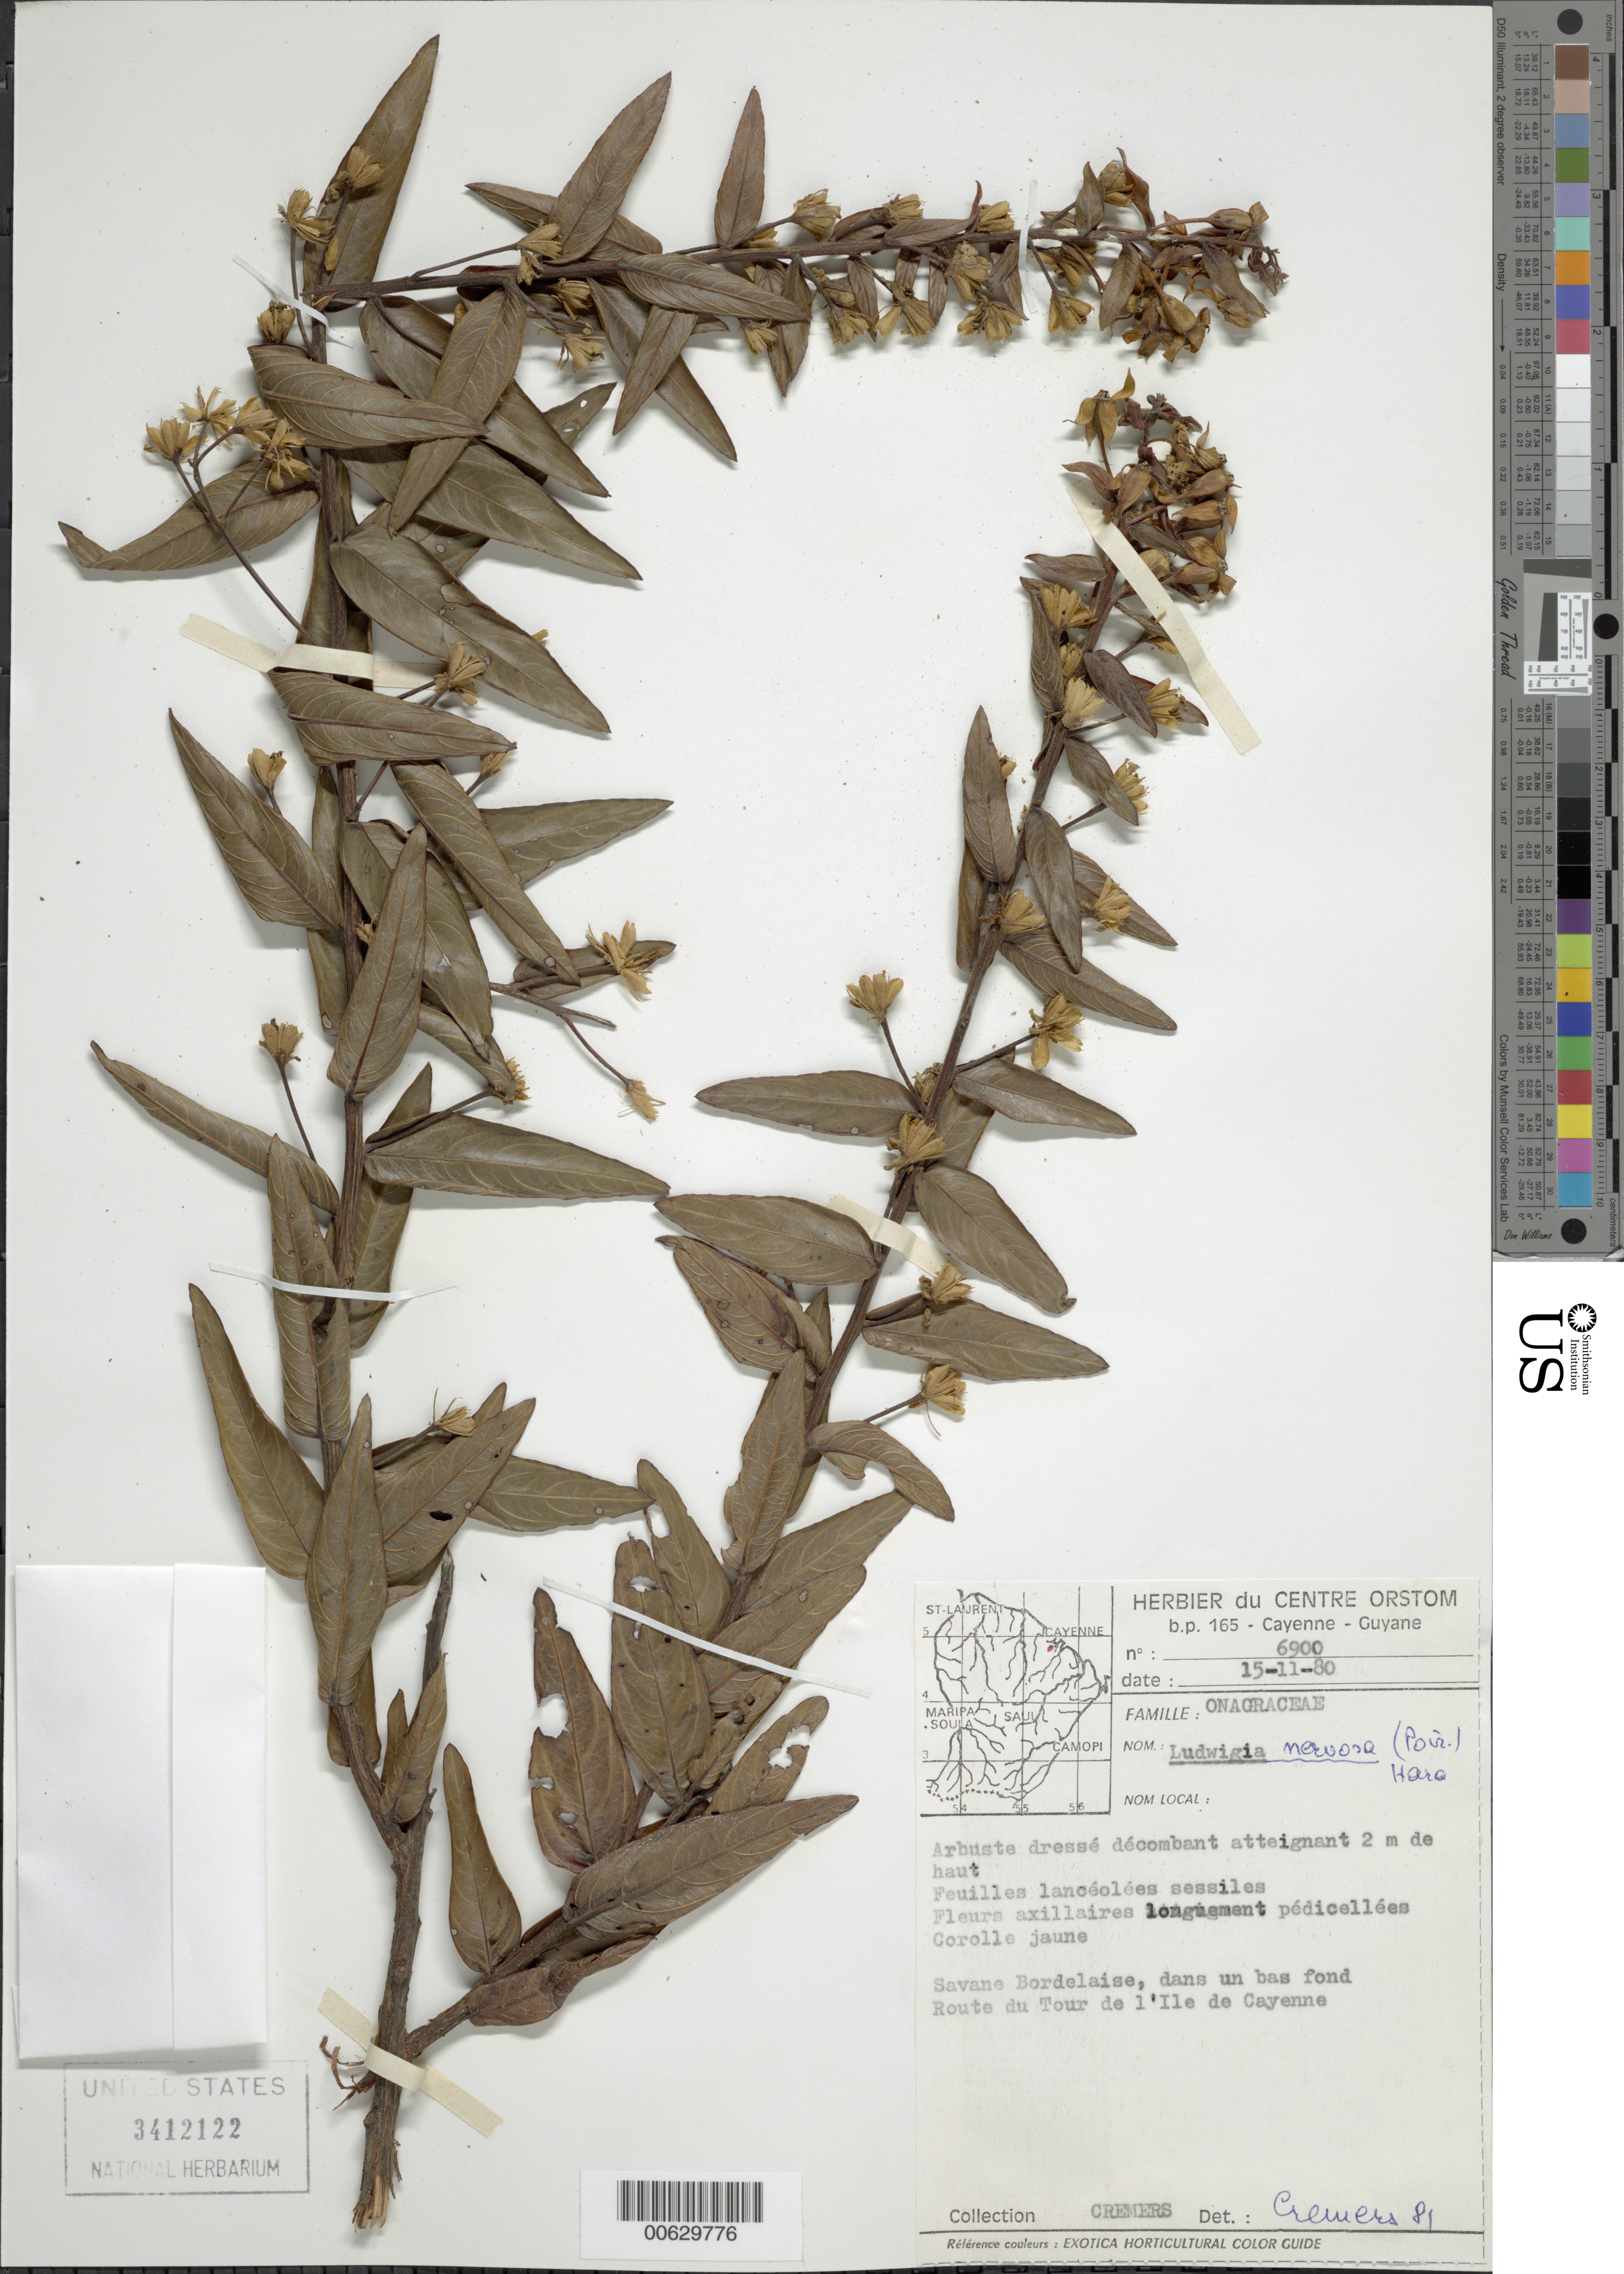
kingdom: Plantae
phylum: Tracheophyta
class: Magnoliopsida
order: Myrtales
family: Onagraceae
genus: Ludwigia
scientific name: Ludwigia nervosa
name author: (Poir.) H. Hara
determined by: Cremers, Georges A.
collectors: G. Cremers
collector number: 6900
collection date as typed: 15 November 1890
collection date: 1890-11-15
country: French Guiana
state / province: Cayenne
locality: Cayenne, route du tour de l'Ie de Cayenne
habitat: Savane, dans un bas fond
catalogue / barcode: US 3412122